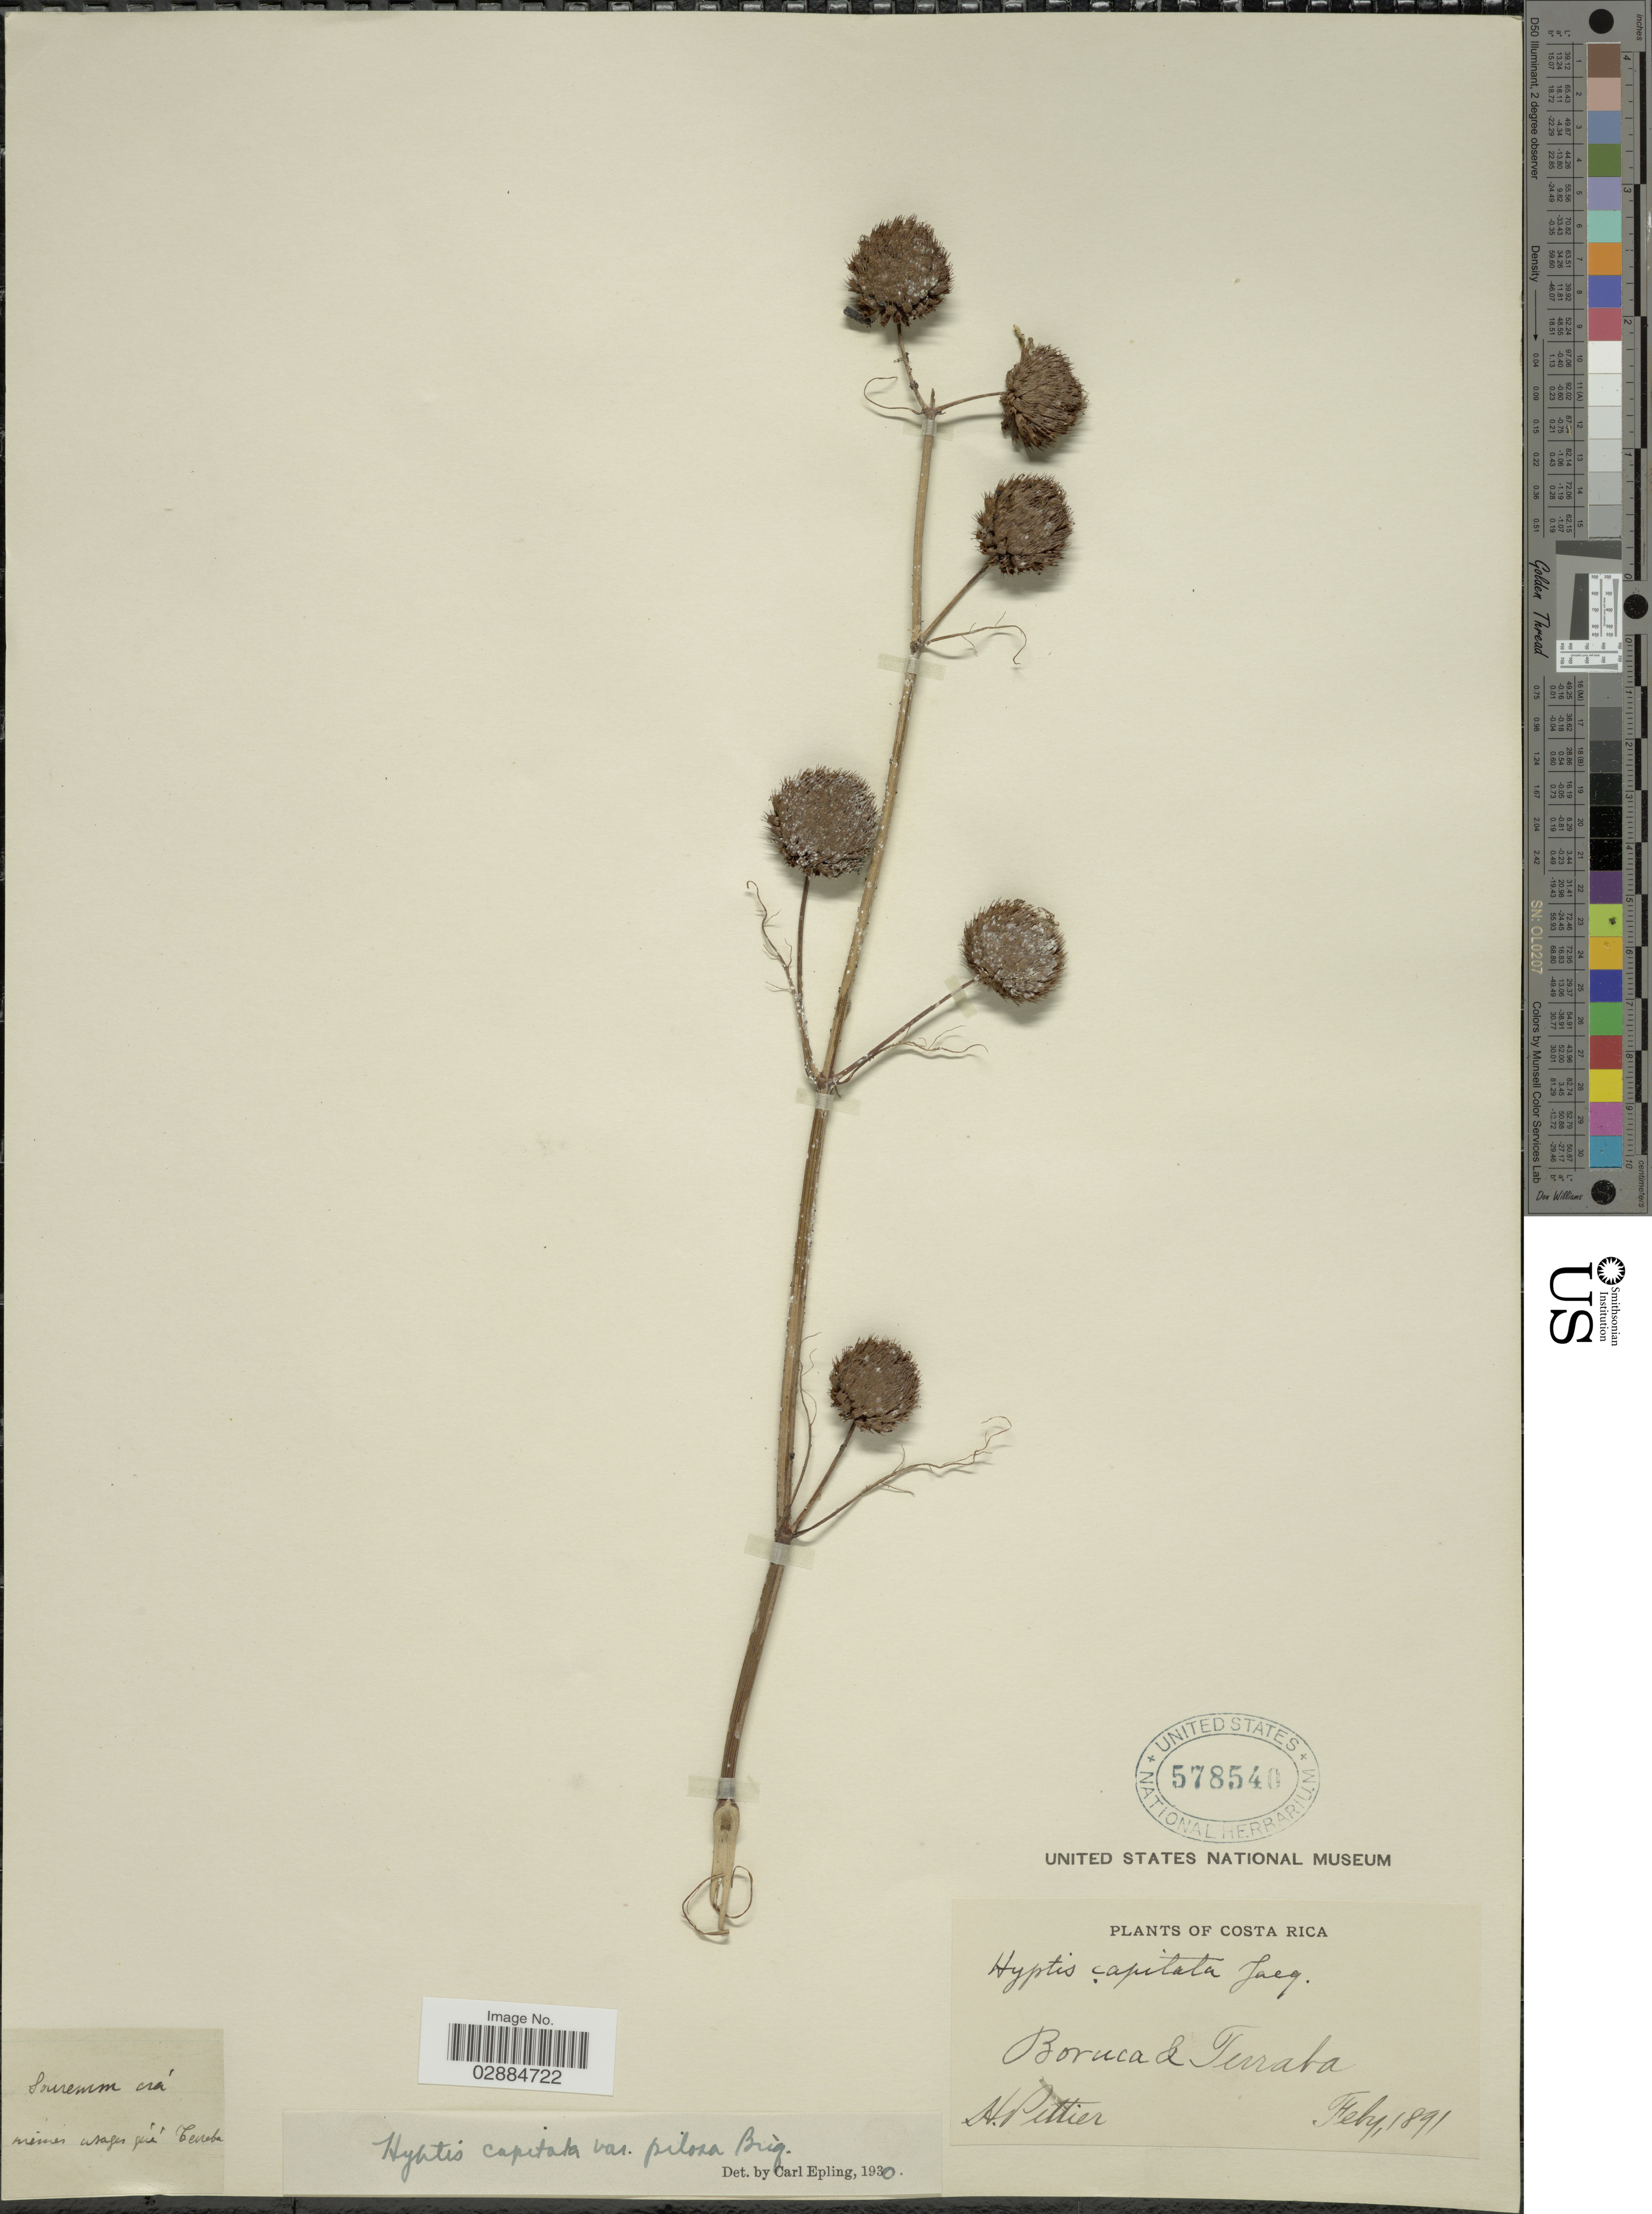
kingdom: Plantae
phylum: Tracheophyta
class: Magnoliopsida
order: Lamiales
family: Lamiaceae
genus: Hyptis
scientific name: Hyptis capitata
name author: Jacq.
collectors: H. F. Pittier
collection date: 1891-02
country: Costa Rica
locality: Borucca & Terrata.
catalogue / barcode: US 578540